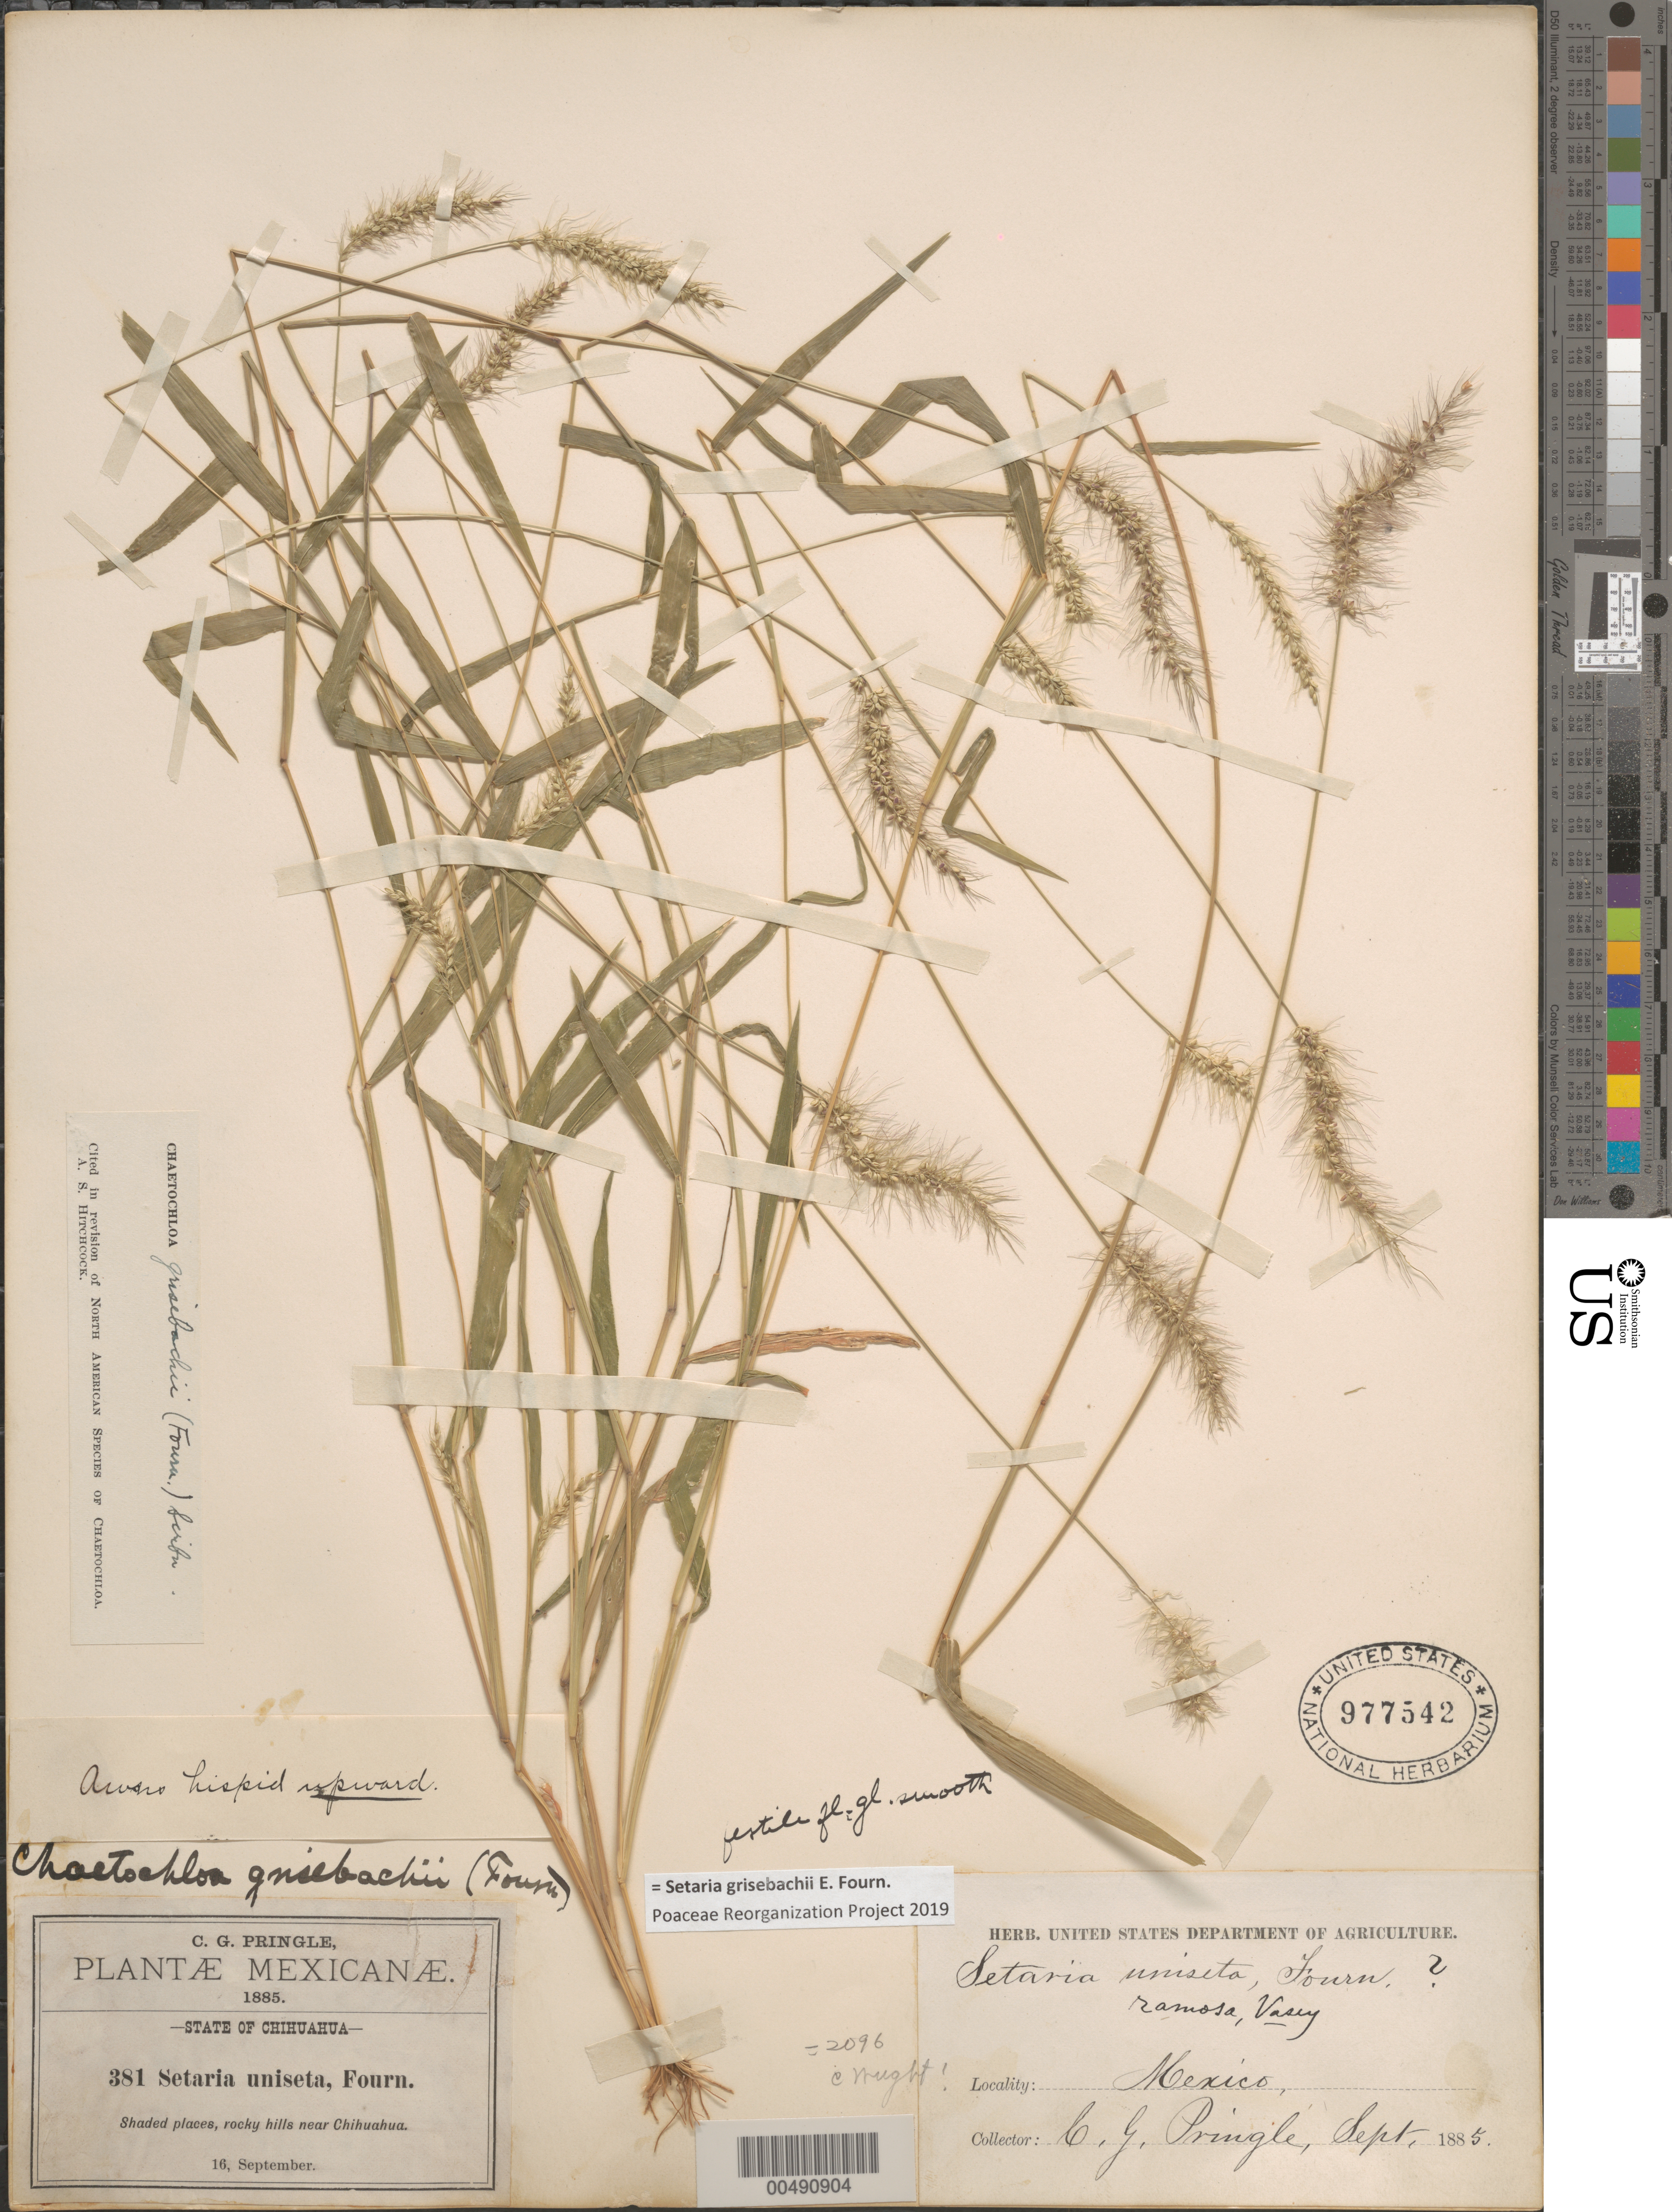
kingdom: Plantae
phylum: Tracheophyta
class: Liliopsida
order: Poales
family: Poaceae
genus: Setaria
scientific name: Setaria grisebachii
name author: E. Fourn.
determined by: Poaceae Reorganization Project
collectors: C. G. Pringle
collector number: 381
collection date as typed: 16 Sep 1885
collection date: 1885-09-16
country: Mexico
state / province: Chihuahua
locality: Near Chihuahua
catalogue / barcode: US 977542